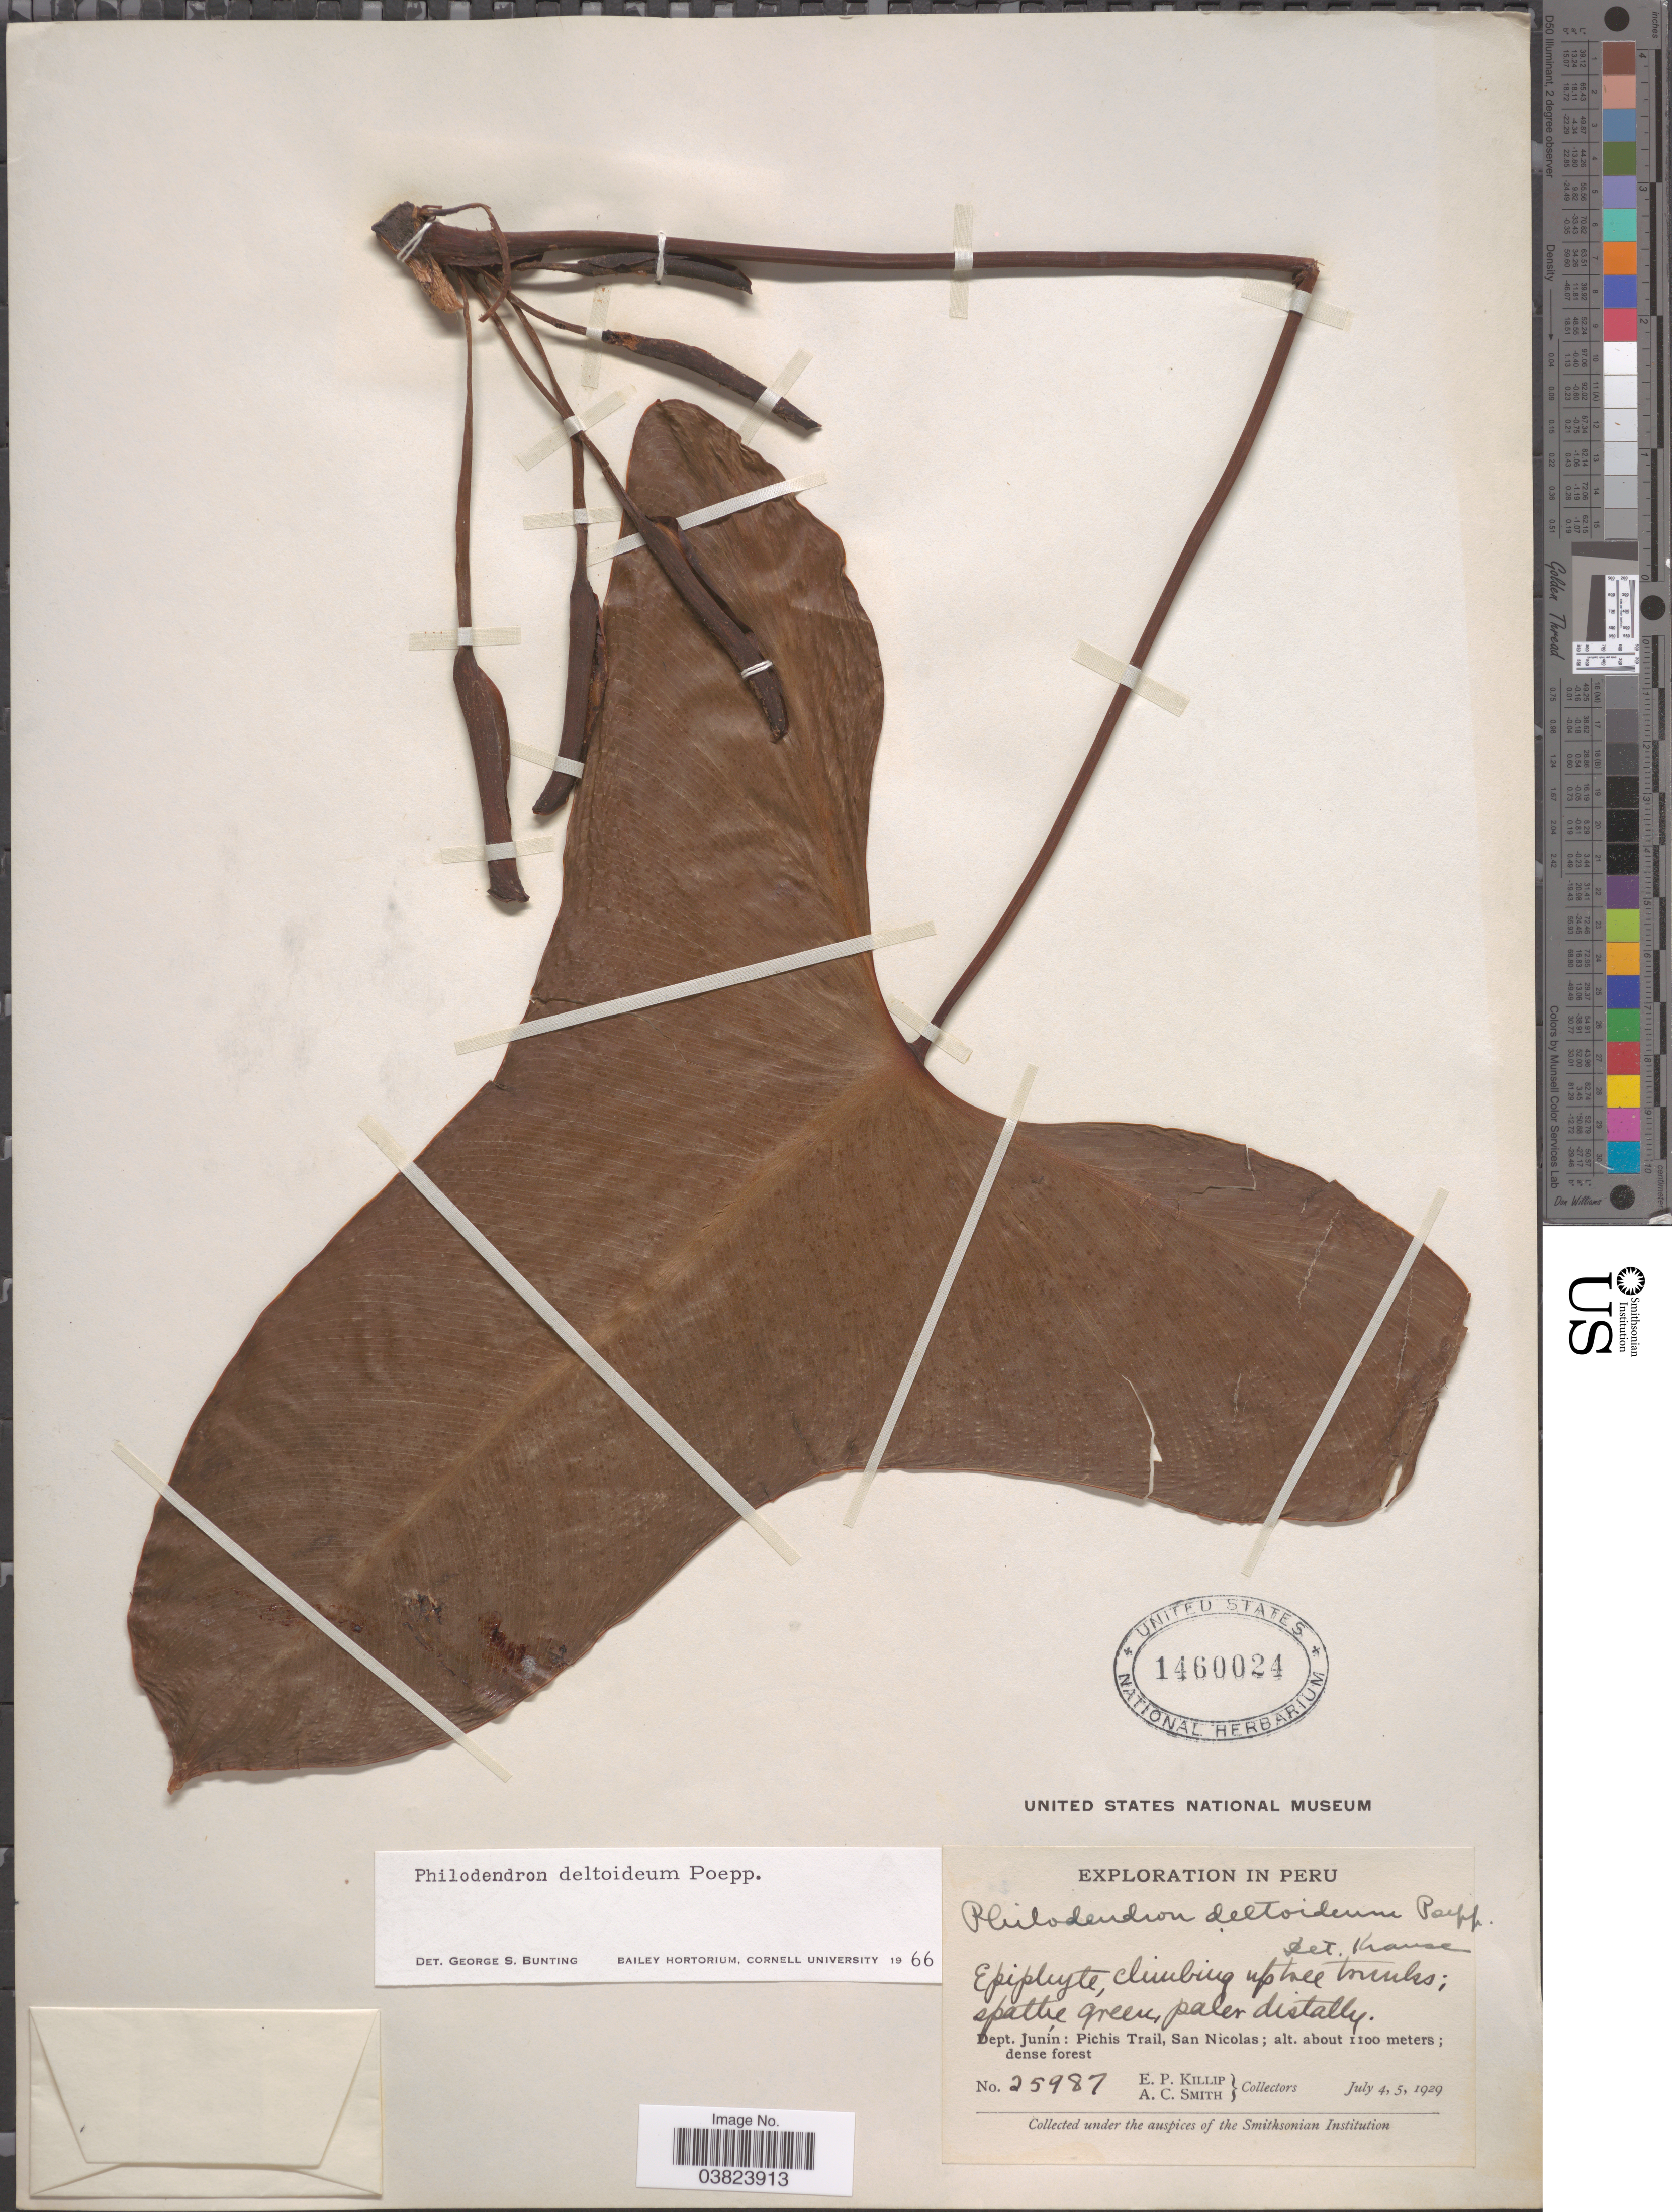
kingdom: Plantae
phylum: Tracheophyta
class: Liliopsida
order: Alismatales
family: Araceae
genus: Philodendron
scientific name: Philodendron deltoideum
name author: Poepp.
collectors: E. P. Killip & A. C. Smith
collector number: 25987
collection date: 1929-07-04/1929-07-05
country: Peru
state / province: Junín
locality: Dept. Junín: Pichis Trail, San Nicolas.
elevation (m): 1100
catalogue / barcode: US 1460024